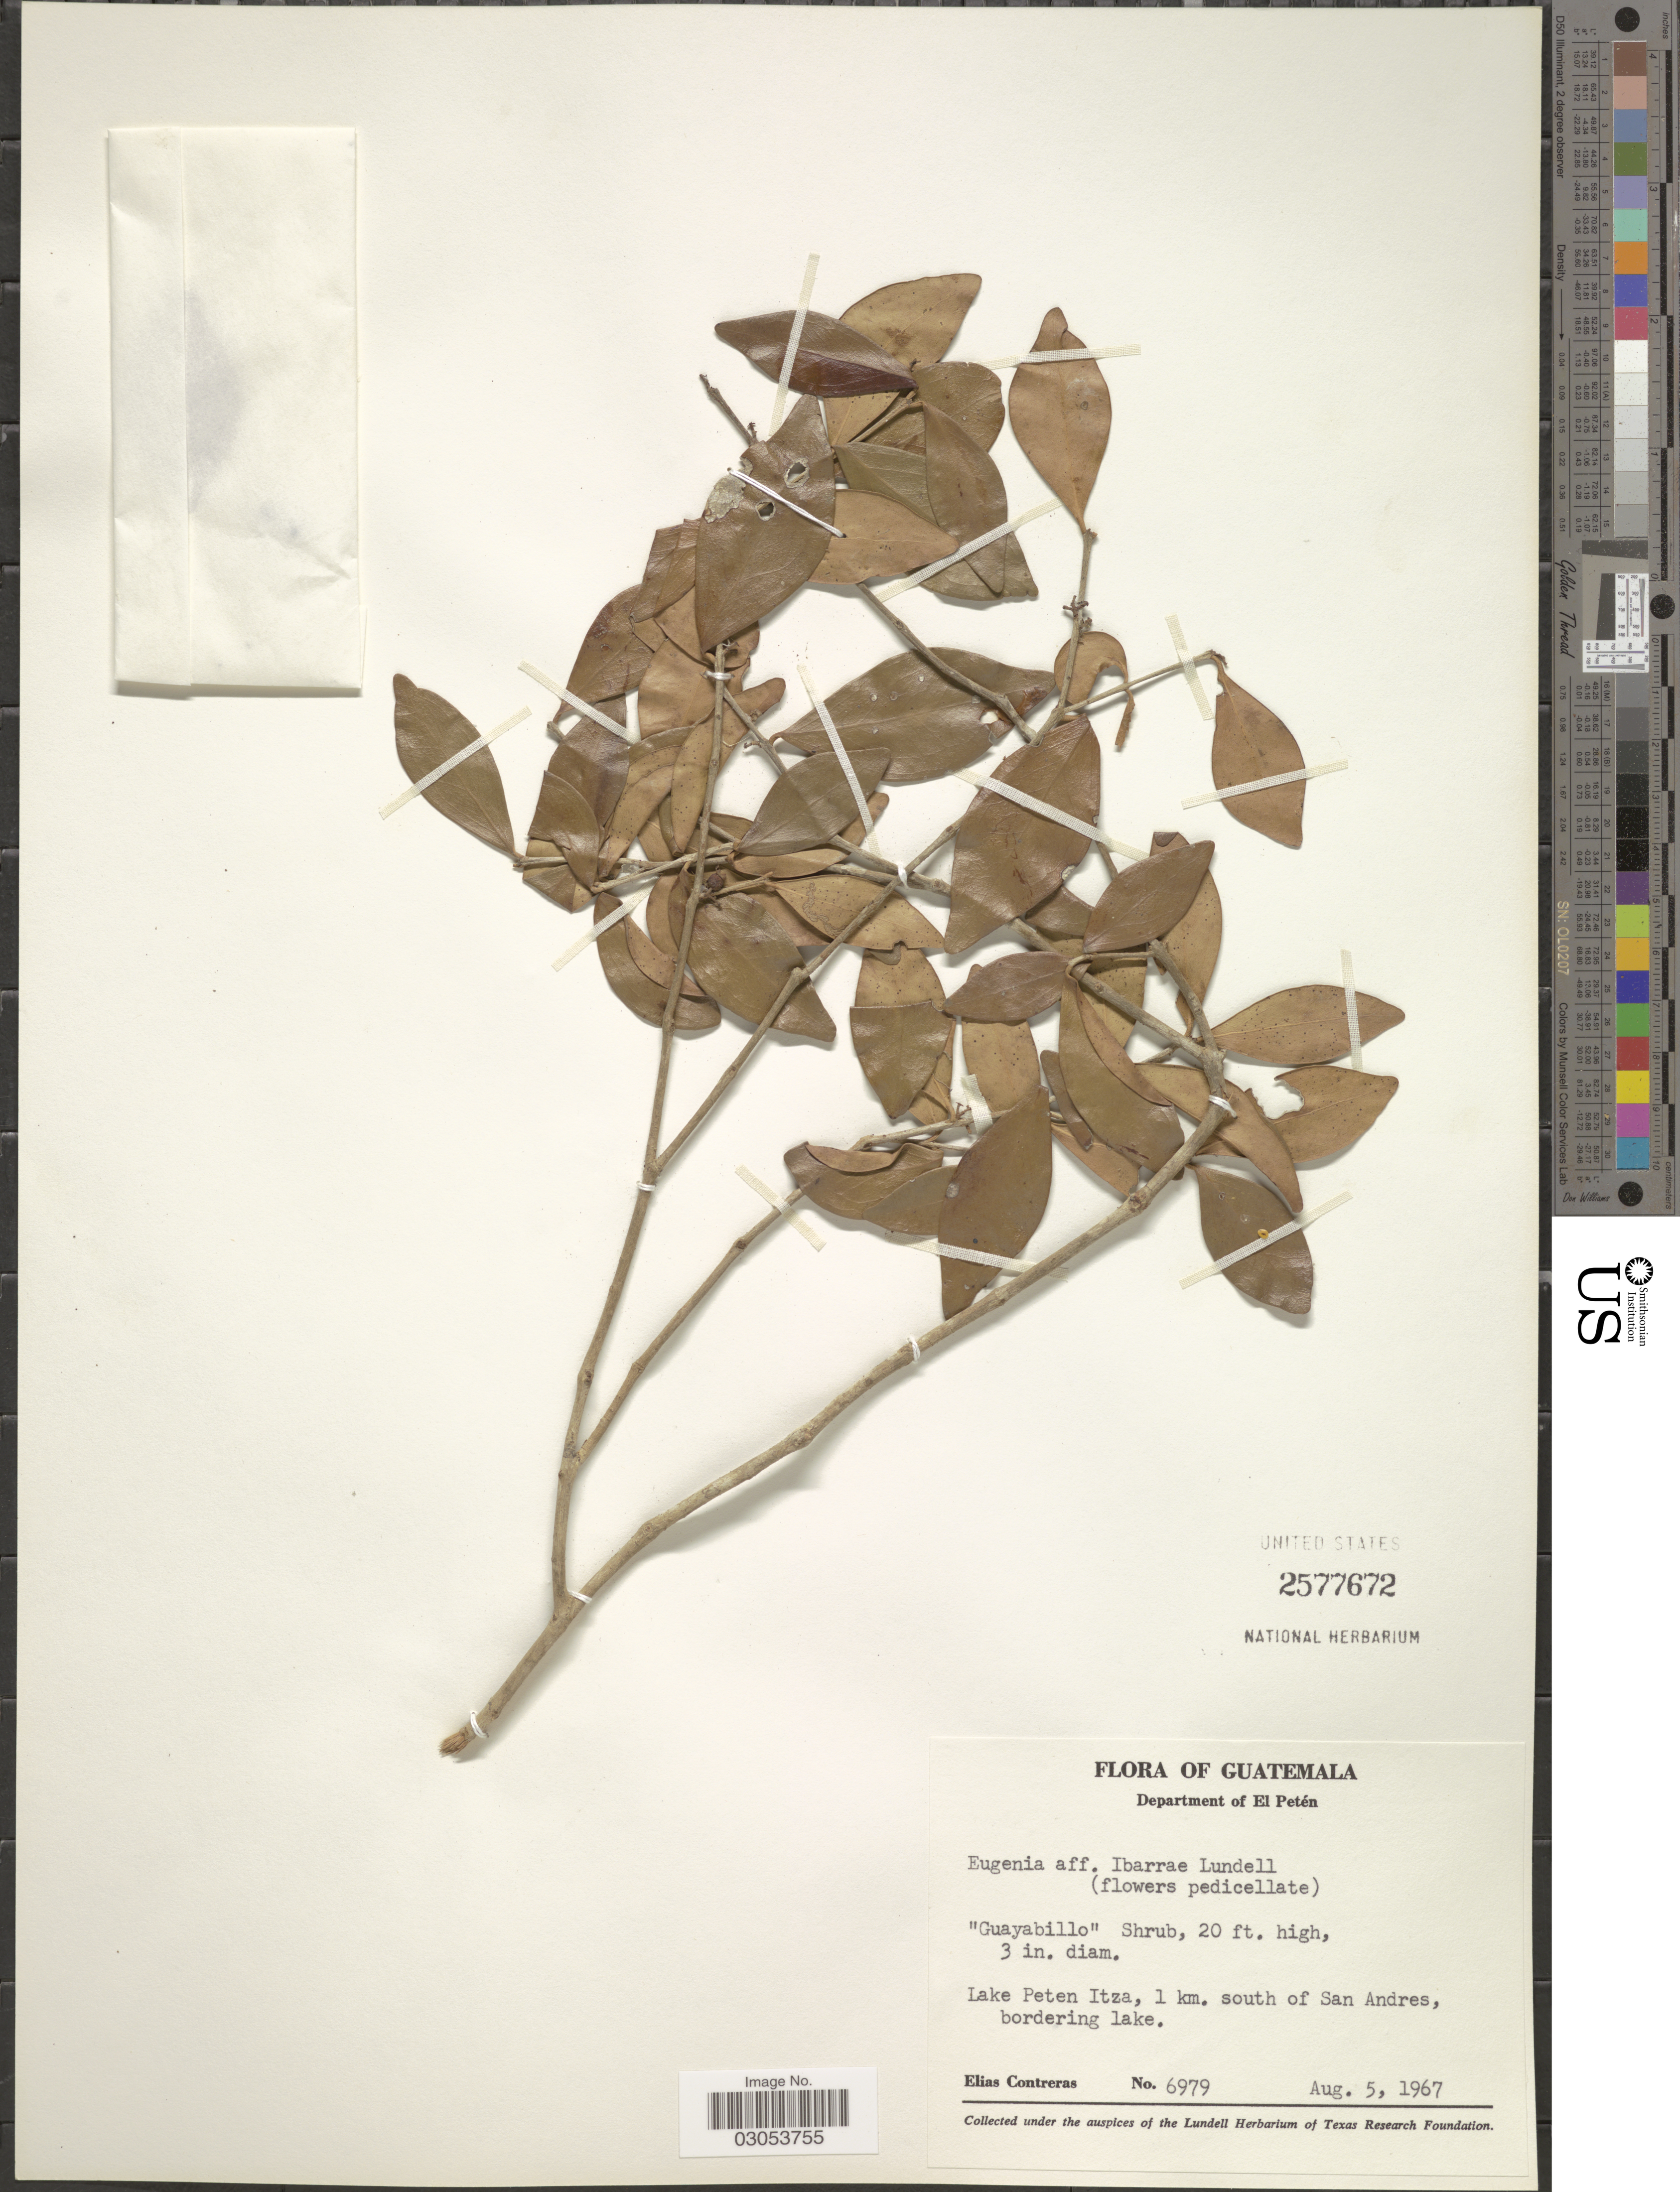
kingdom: Plantae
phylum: Tracheophyta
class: Magnoliopsida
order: Myrtales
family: Myrtaceae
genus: Eugenia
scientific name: Eugenia ibarrae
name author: Lundell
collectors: E. Contreras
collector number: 6979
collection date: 1967-08-05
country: Guatemala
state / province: El Petén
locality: Department of El Petén. Lake Peten Itza, 1 km. south of San Andres, bordering lake.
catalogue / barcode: US 2577672